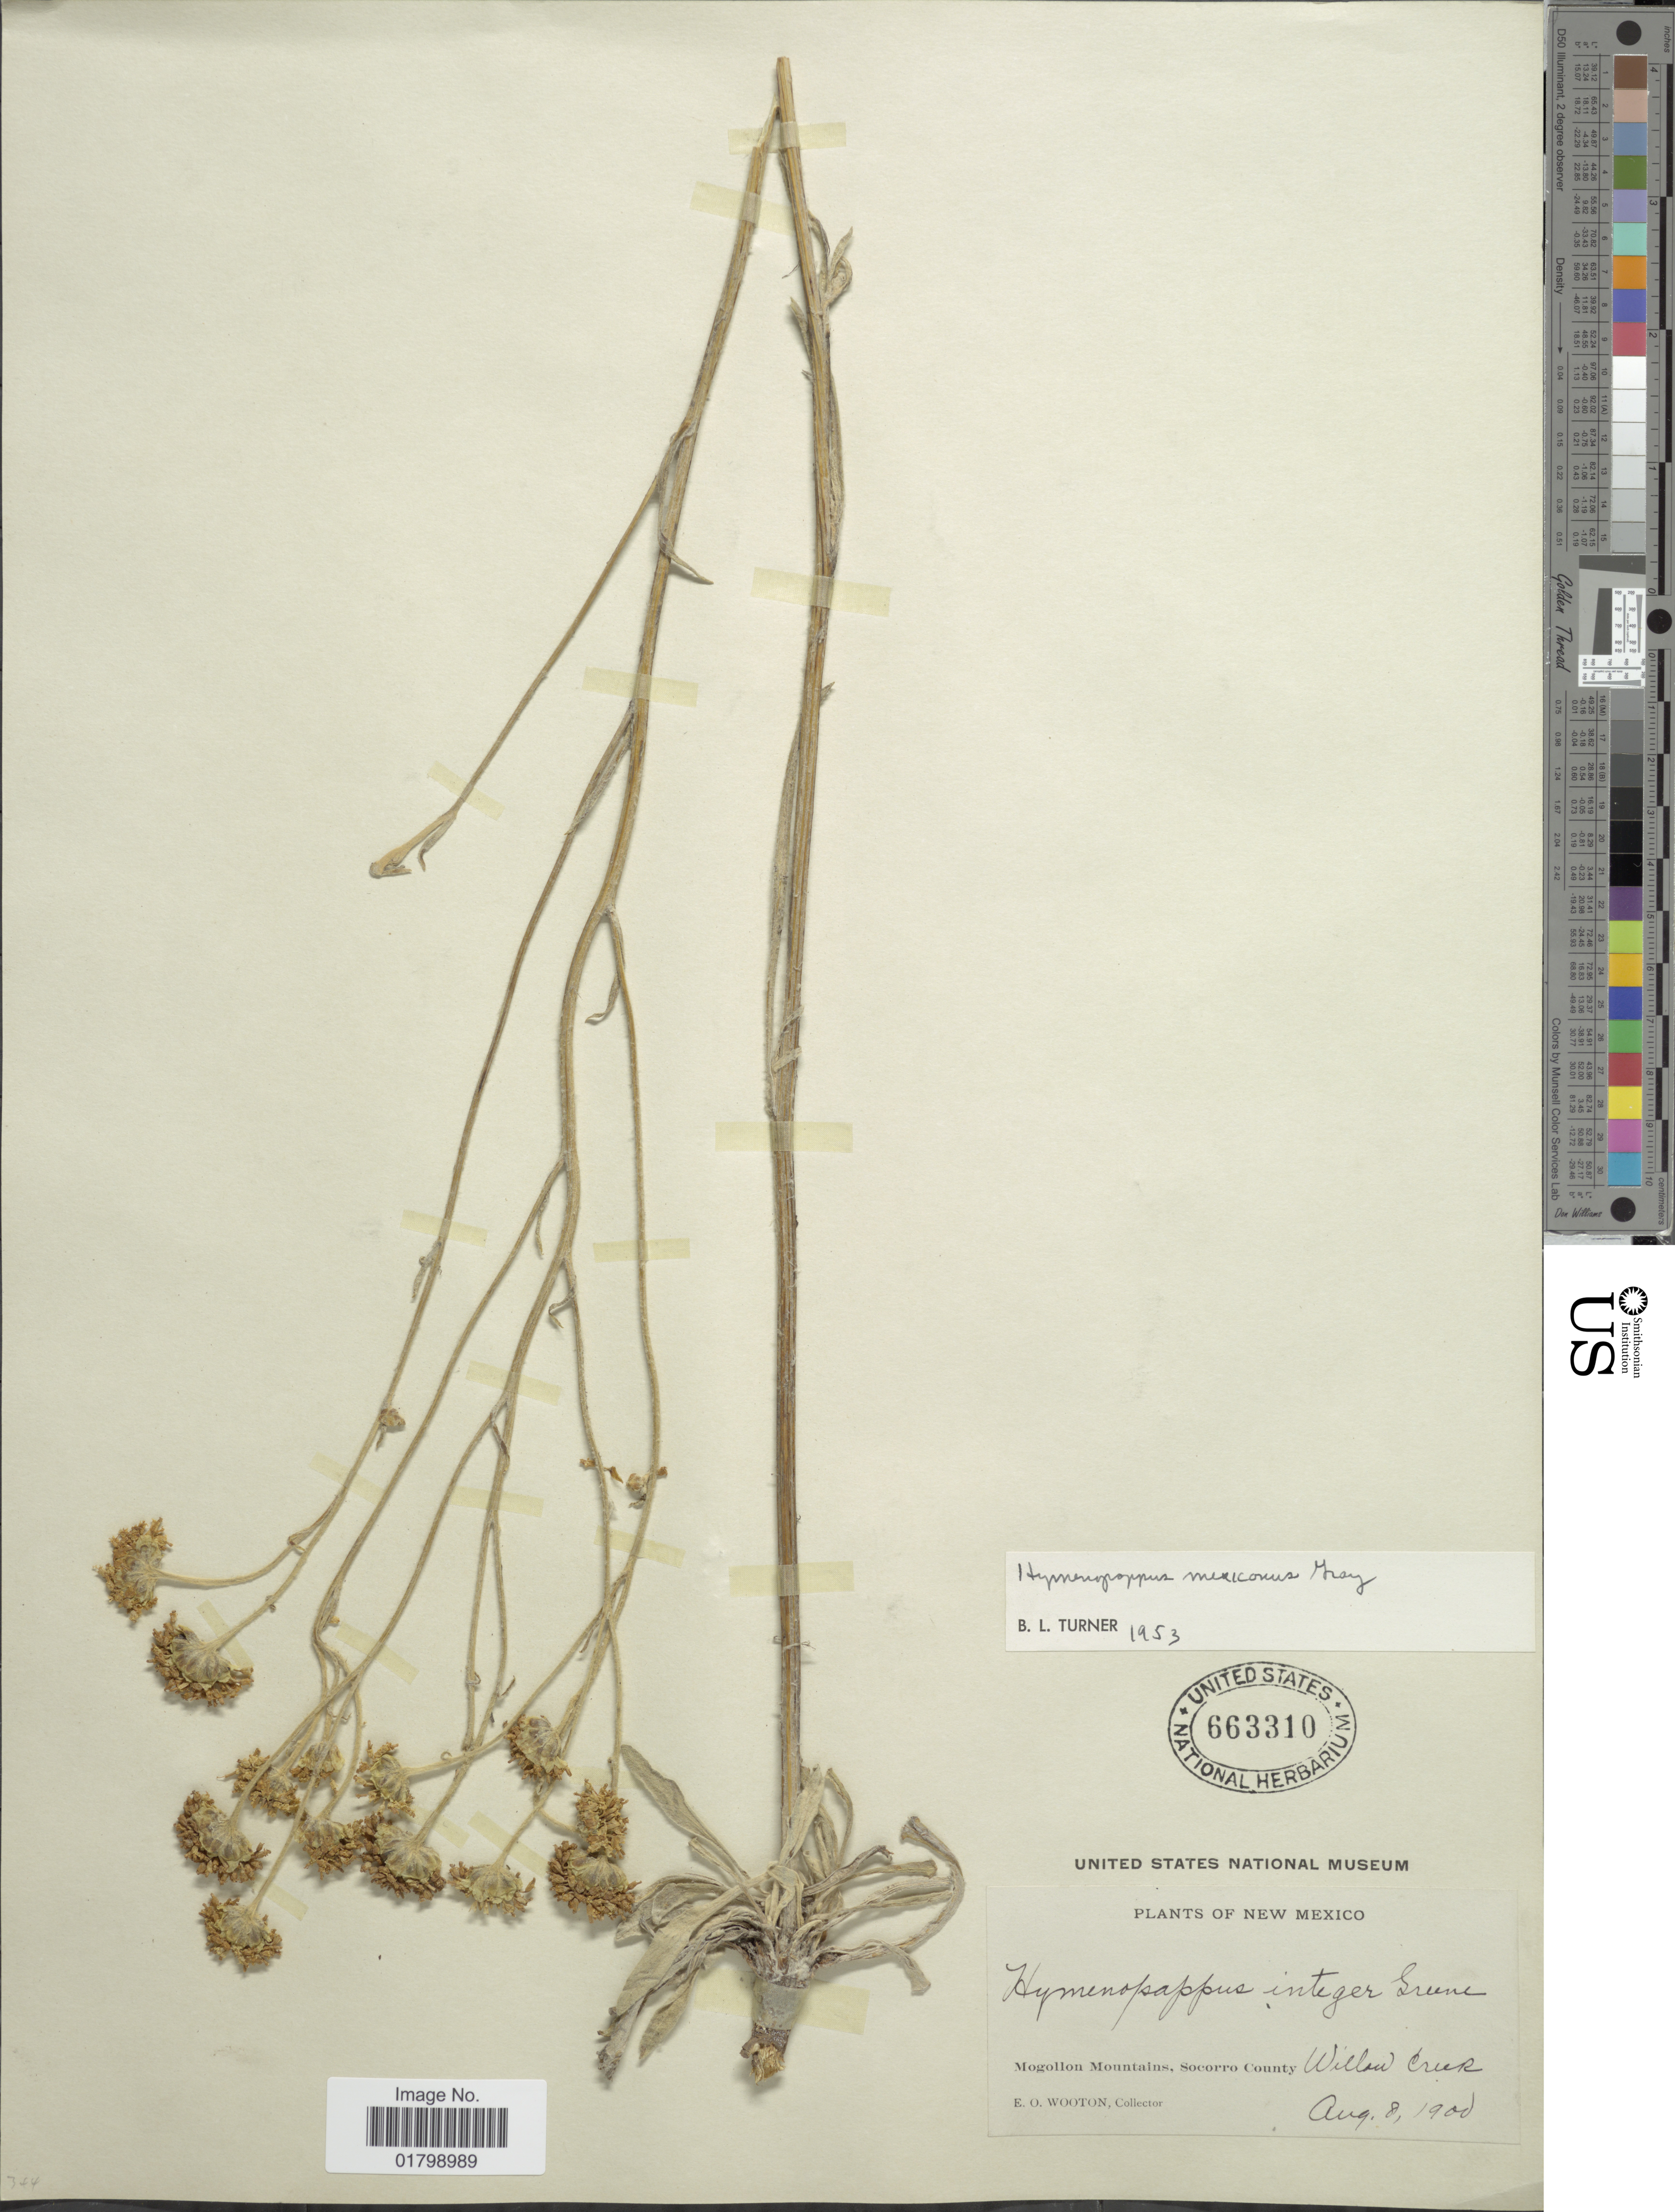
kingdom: Plantae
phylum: Tracheophyta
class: Magnoliopsida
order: Asterales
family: Asteraceae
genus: Hymenopappus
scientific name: Hymenopappus mexicanus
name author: A. Gray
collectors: E. O. Wooton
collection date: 1900-08-08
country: United States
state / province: New Mexico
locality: Mogollon Mountains, Socorro County, Willow Creek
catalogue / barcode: US 663310